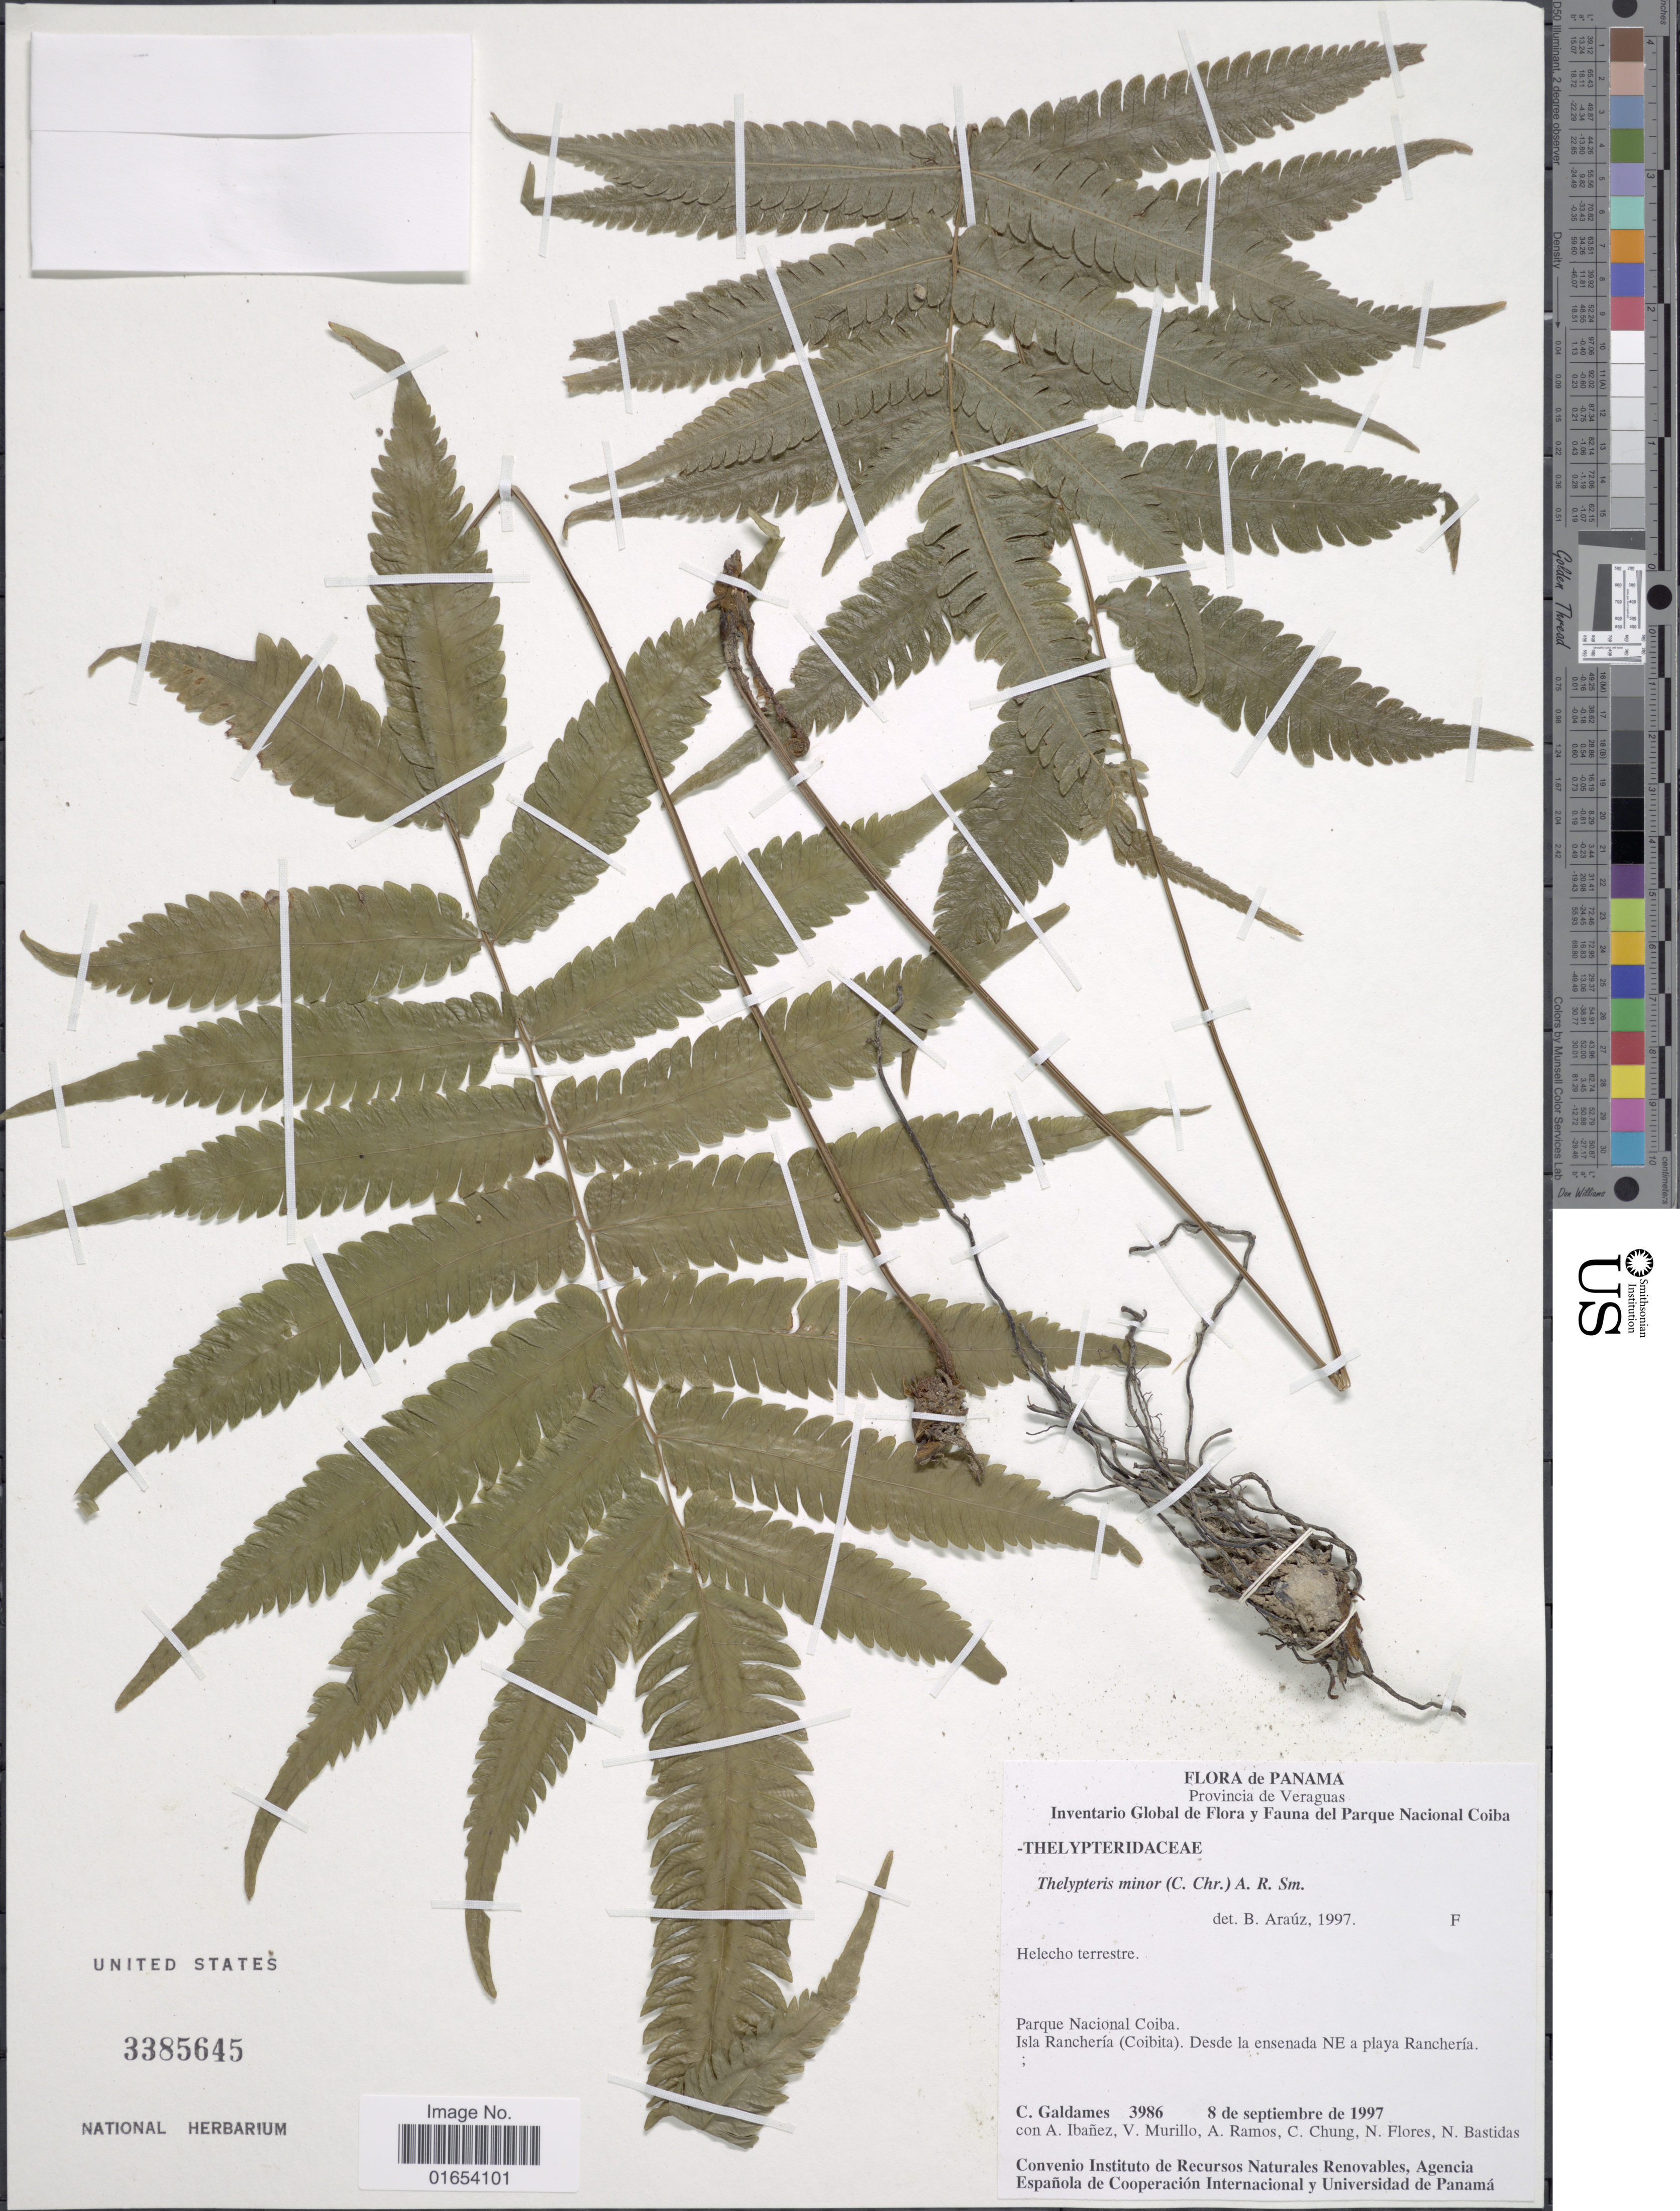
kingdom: Plantae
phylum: Tracheophyta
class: Polypodiopsida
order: Polypodiales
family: Thelypteridaceae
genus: Goniopteris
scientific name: Goniopteris minor (C. Chr.) comb. nov., ined 2015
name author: (C. Chr.)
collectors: C. Galdames, A. Ibáñez, V. Murillo, A. Ramos & et al.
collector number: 3986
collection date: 1997-09-08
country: Panama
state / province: Veraguas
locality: Panama, Provincia de Veraguas, Parque Nacional Coiba, Isla Rancheria (Coibita), desde la ensenada NE a playa Rancheria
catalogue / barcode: US 3385645